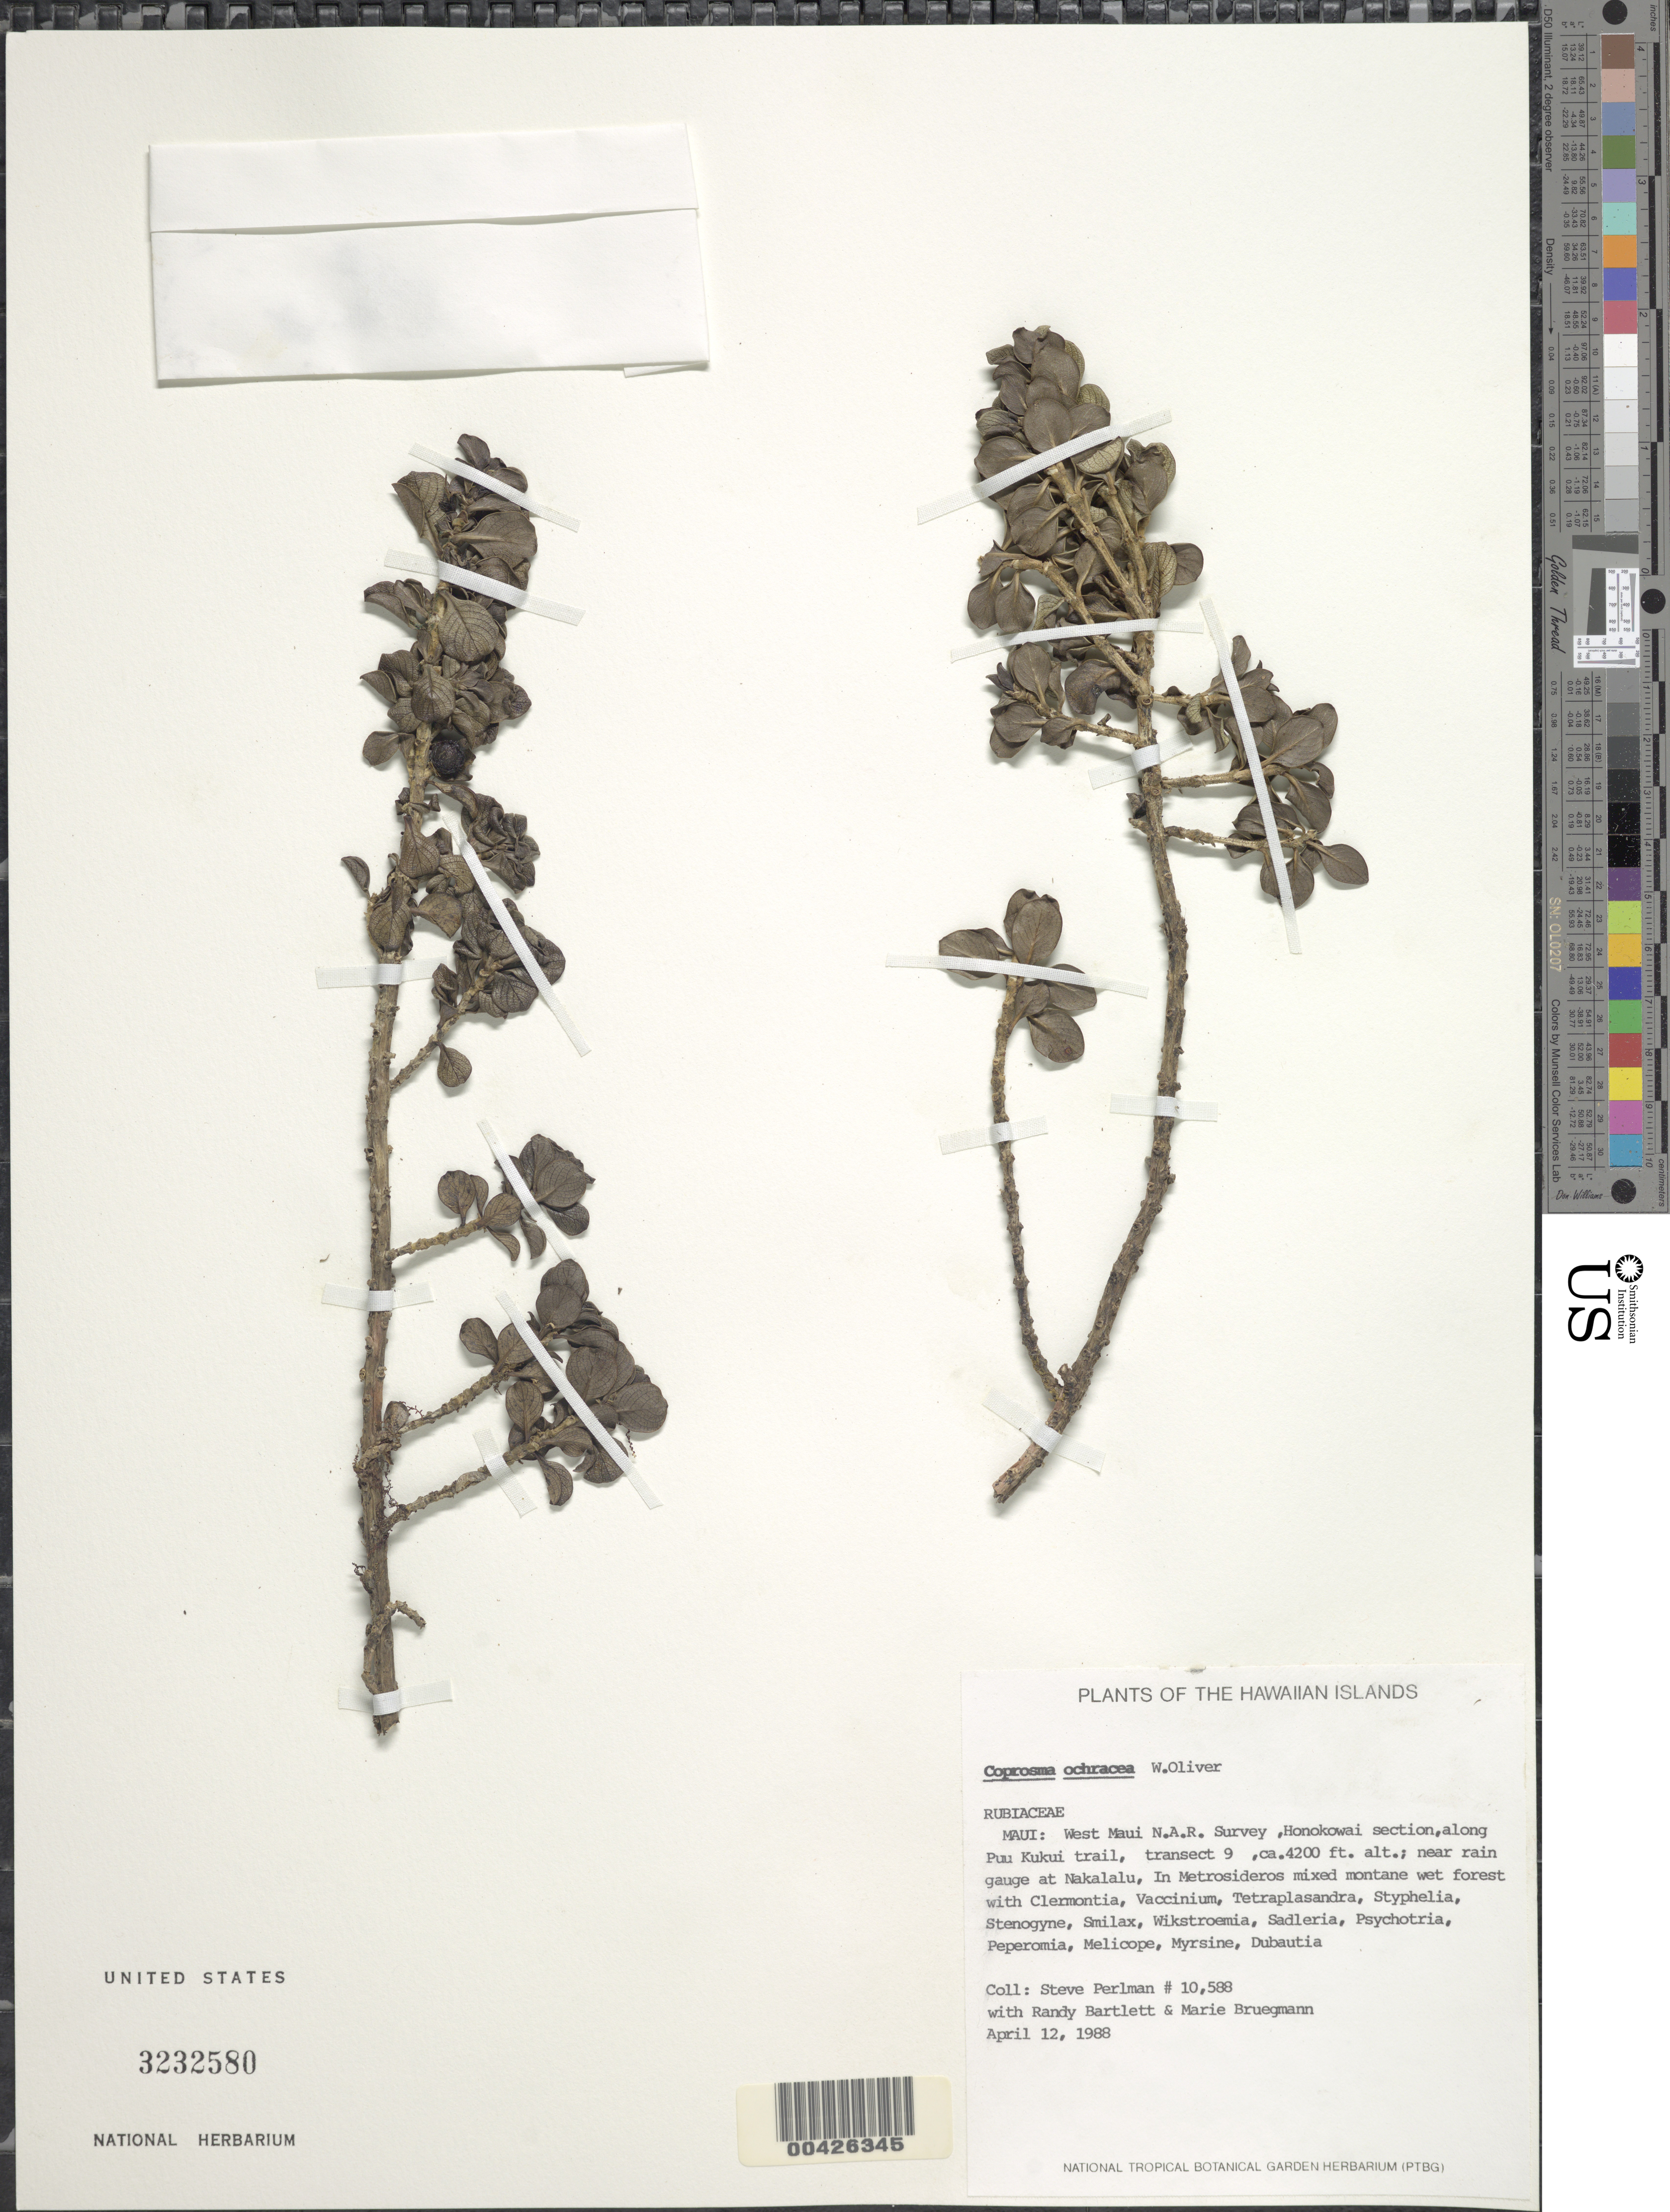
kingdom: Plantae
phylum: Tracheophyta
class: Magnoliopsida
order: Gentianales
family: Rubiaceae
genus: Coprosma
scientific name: Coprosma ochracea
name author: W.R.B. Oliv.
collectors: S. P. Perlman, R. Bartlett & M. Bruegmann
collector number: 10588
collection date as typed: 12 Apr 1988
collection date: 1988-04-12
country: United States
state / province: Hawaii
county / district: Maui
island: Maui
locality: West Maui NAR Survey, Honokowai section, along Puu Kukui trail, near rain gauge at Nakalalu.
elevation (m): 1280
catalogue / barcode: US 3232580